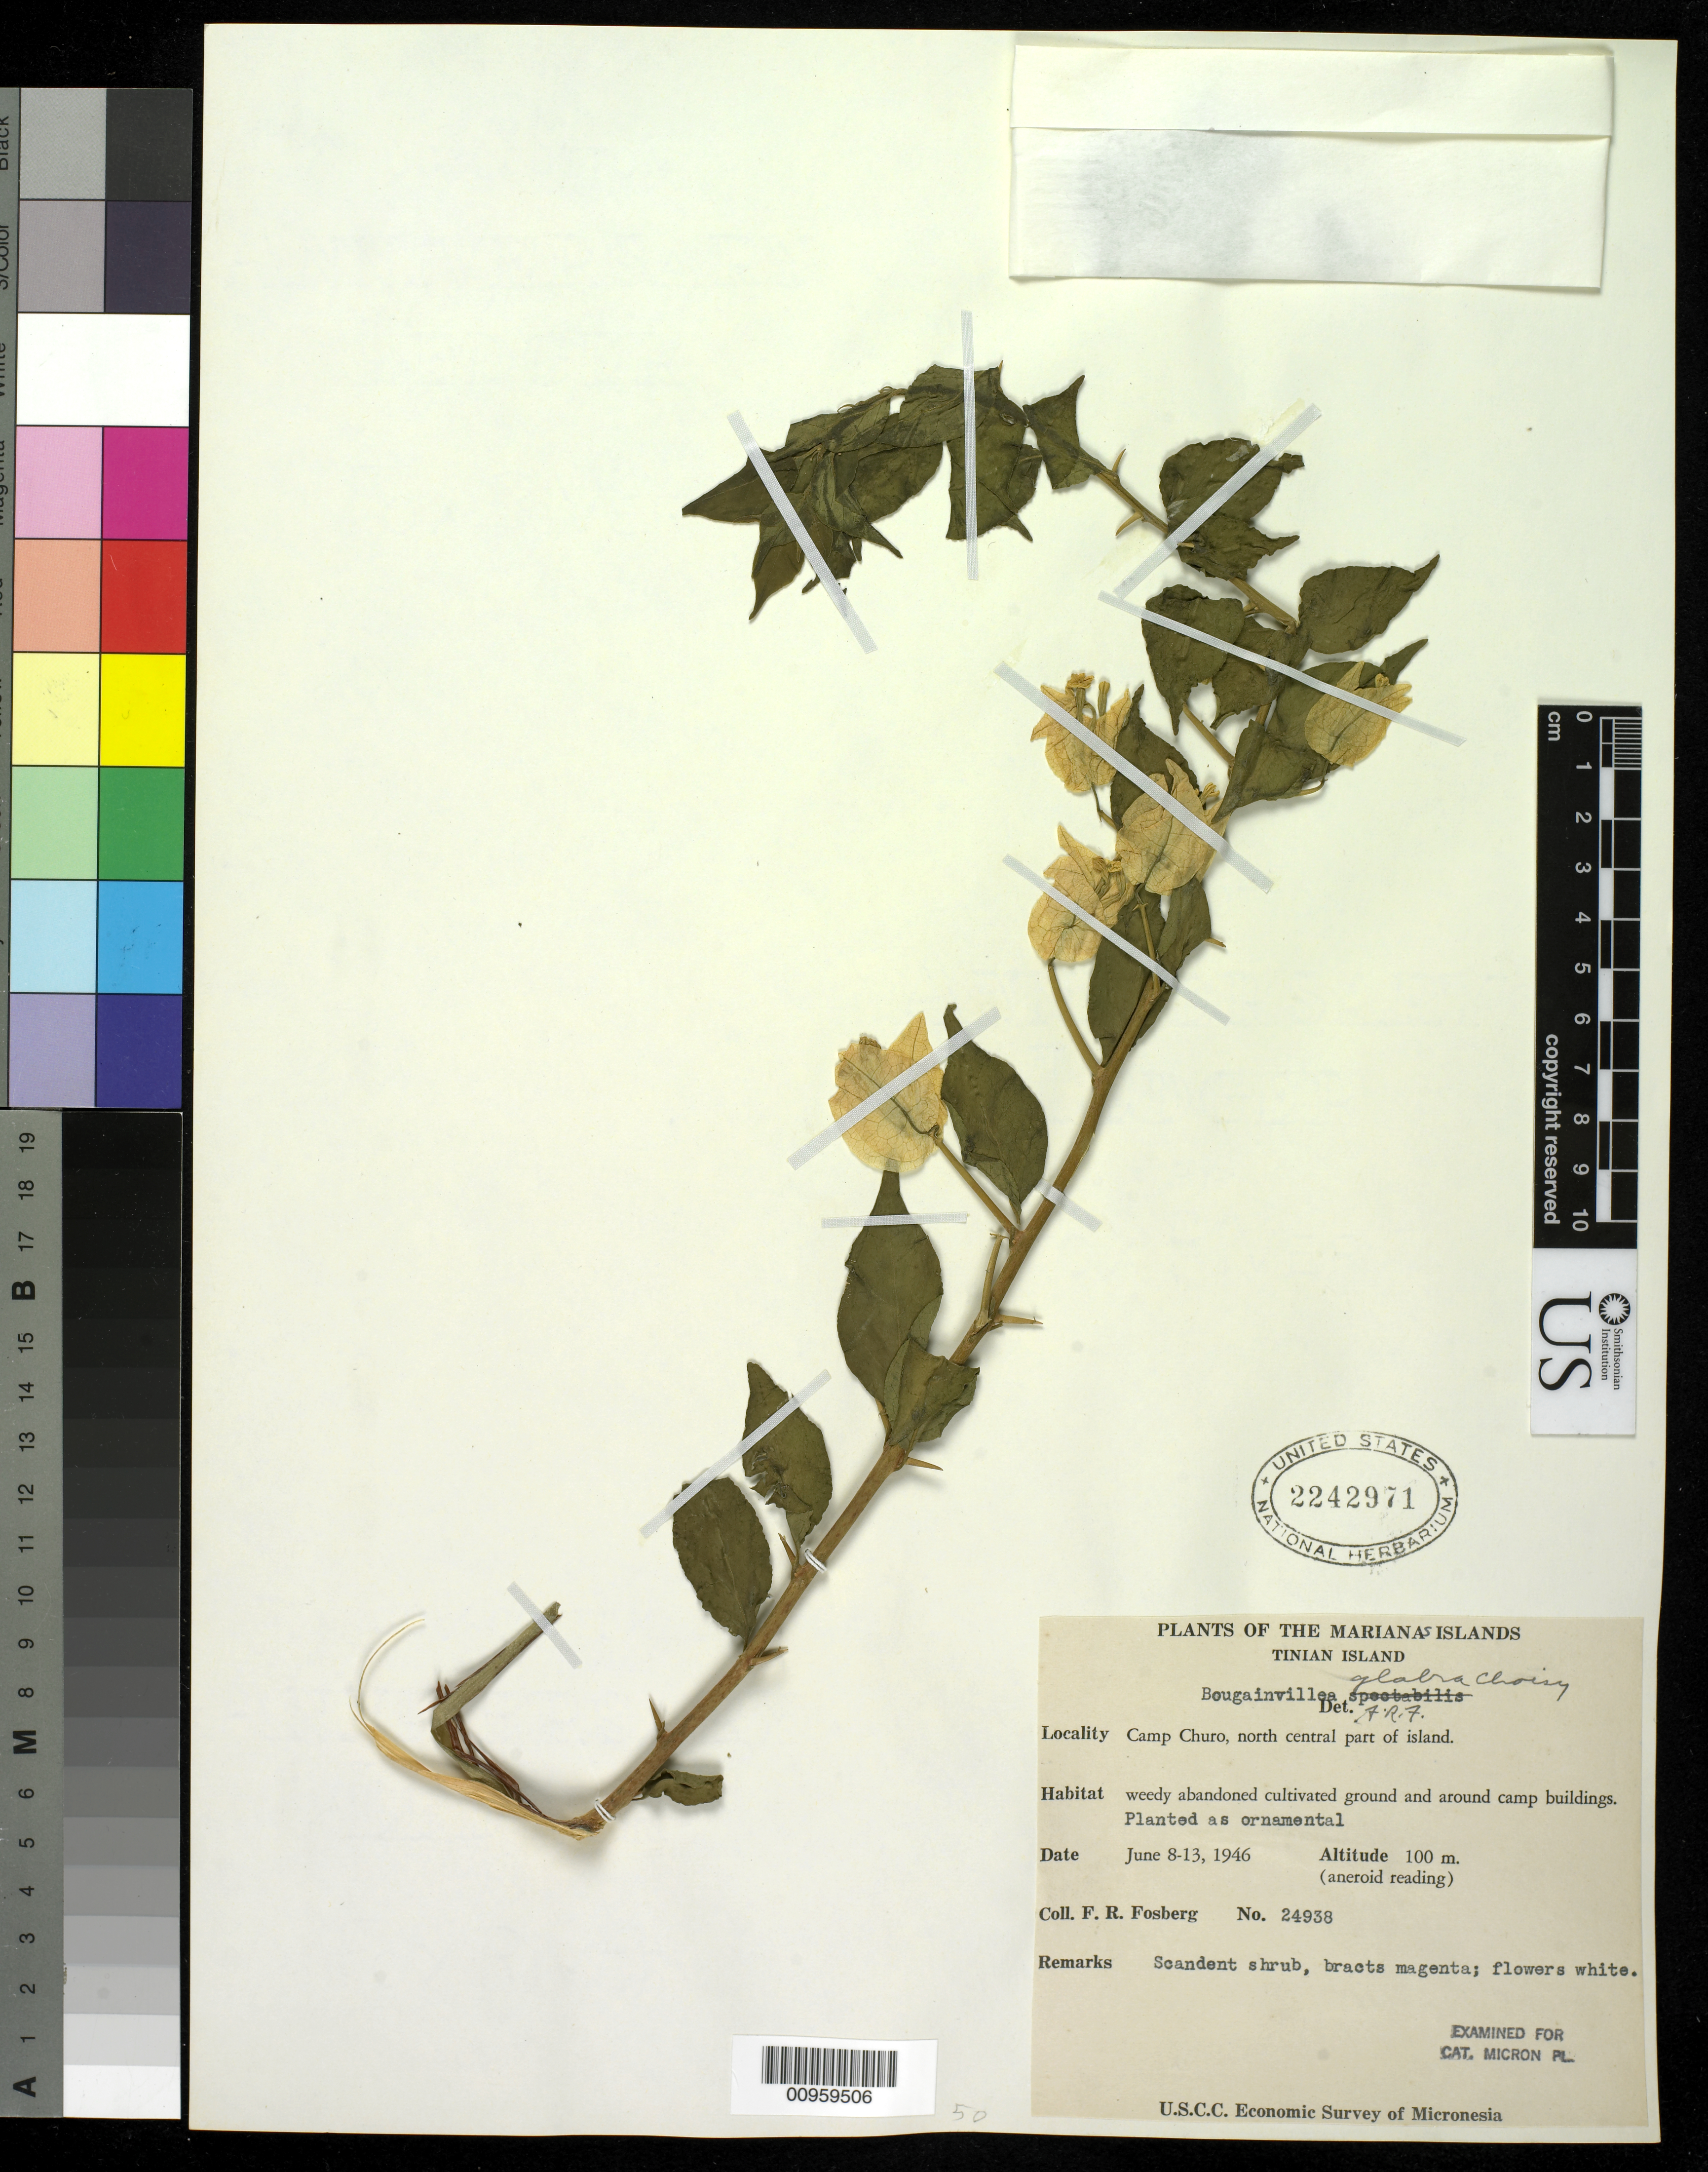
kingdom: Plantae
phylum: Tracheophyta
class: Magnoliopsida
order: Caryophyllales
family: Nyctaginaceae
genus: Bougainvillea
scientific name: Bougainvillea glabra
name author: Choisy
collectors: F. R. Fosberg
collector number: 24938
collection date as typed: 08 Jun 1946 to 13 Jun 1946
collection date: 1946-06-08/1946-06-13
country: Northern Mariana Islands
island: Tinian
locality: Camp Churo, north central part of island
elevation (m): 100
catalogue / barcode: US 2242971